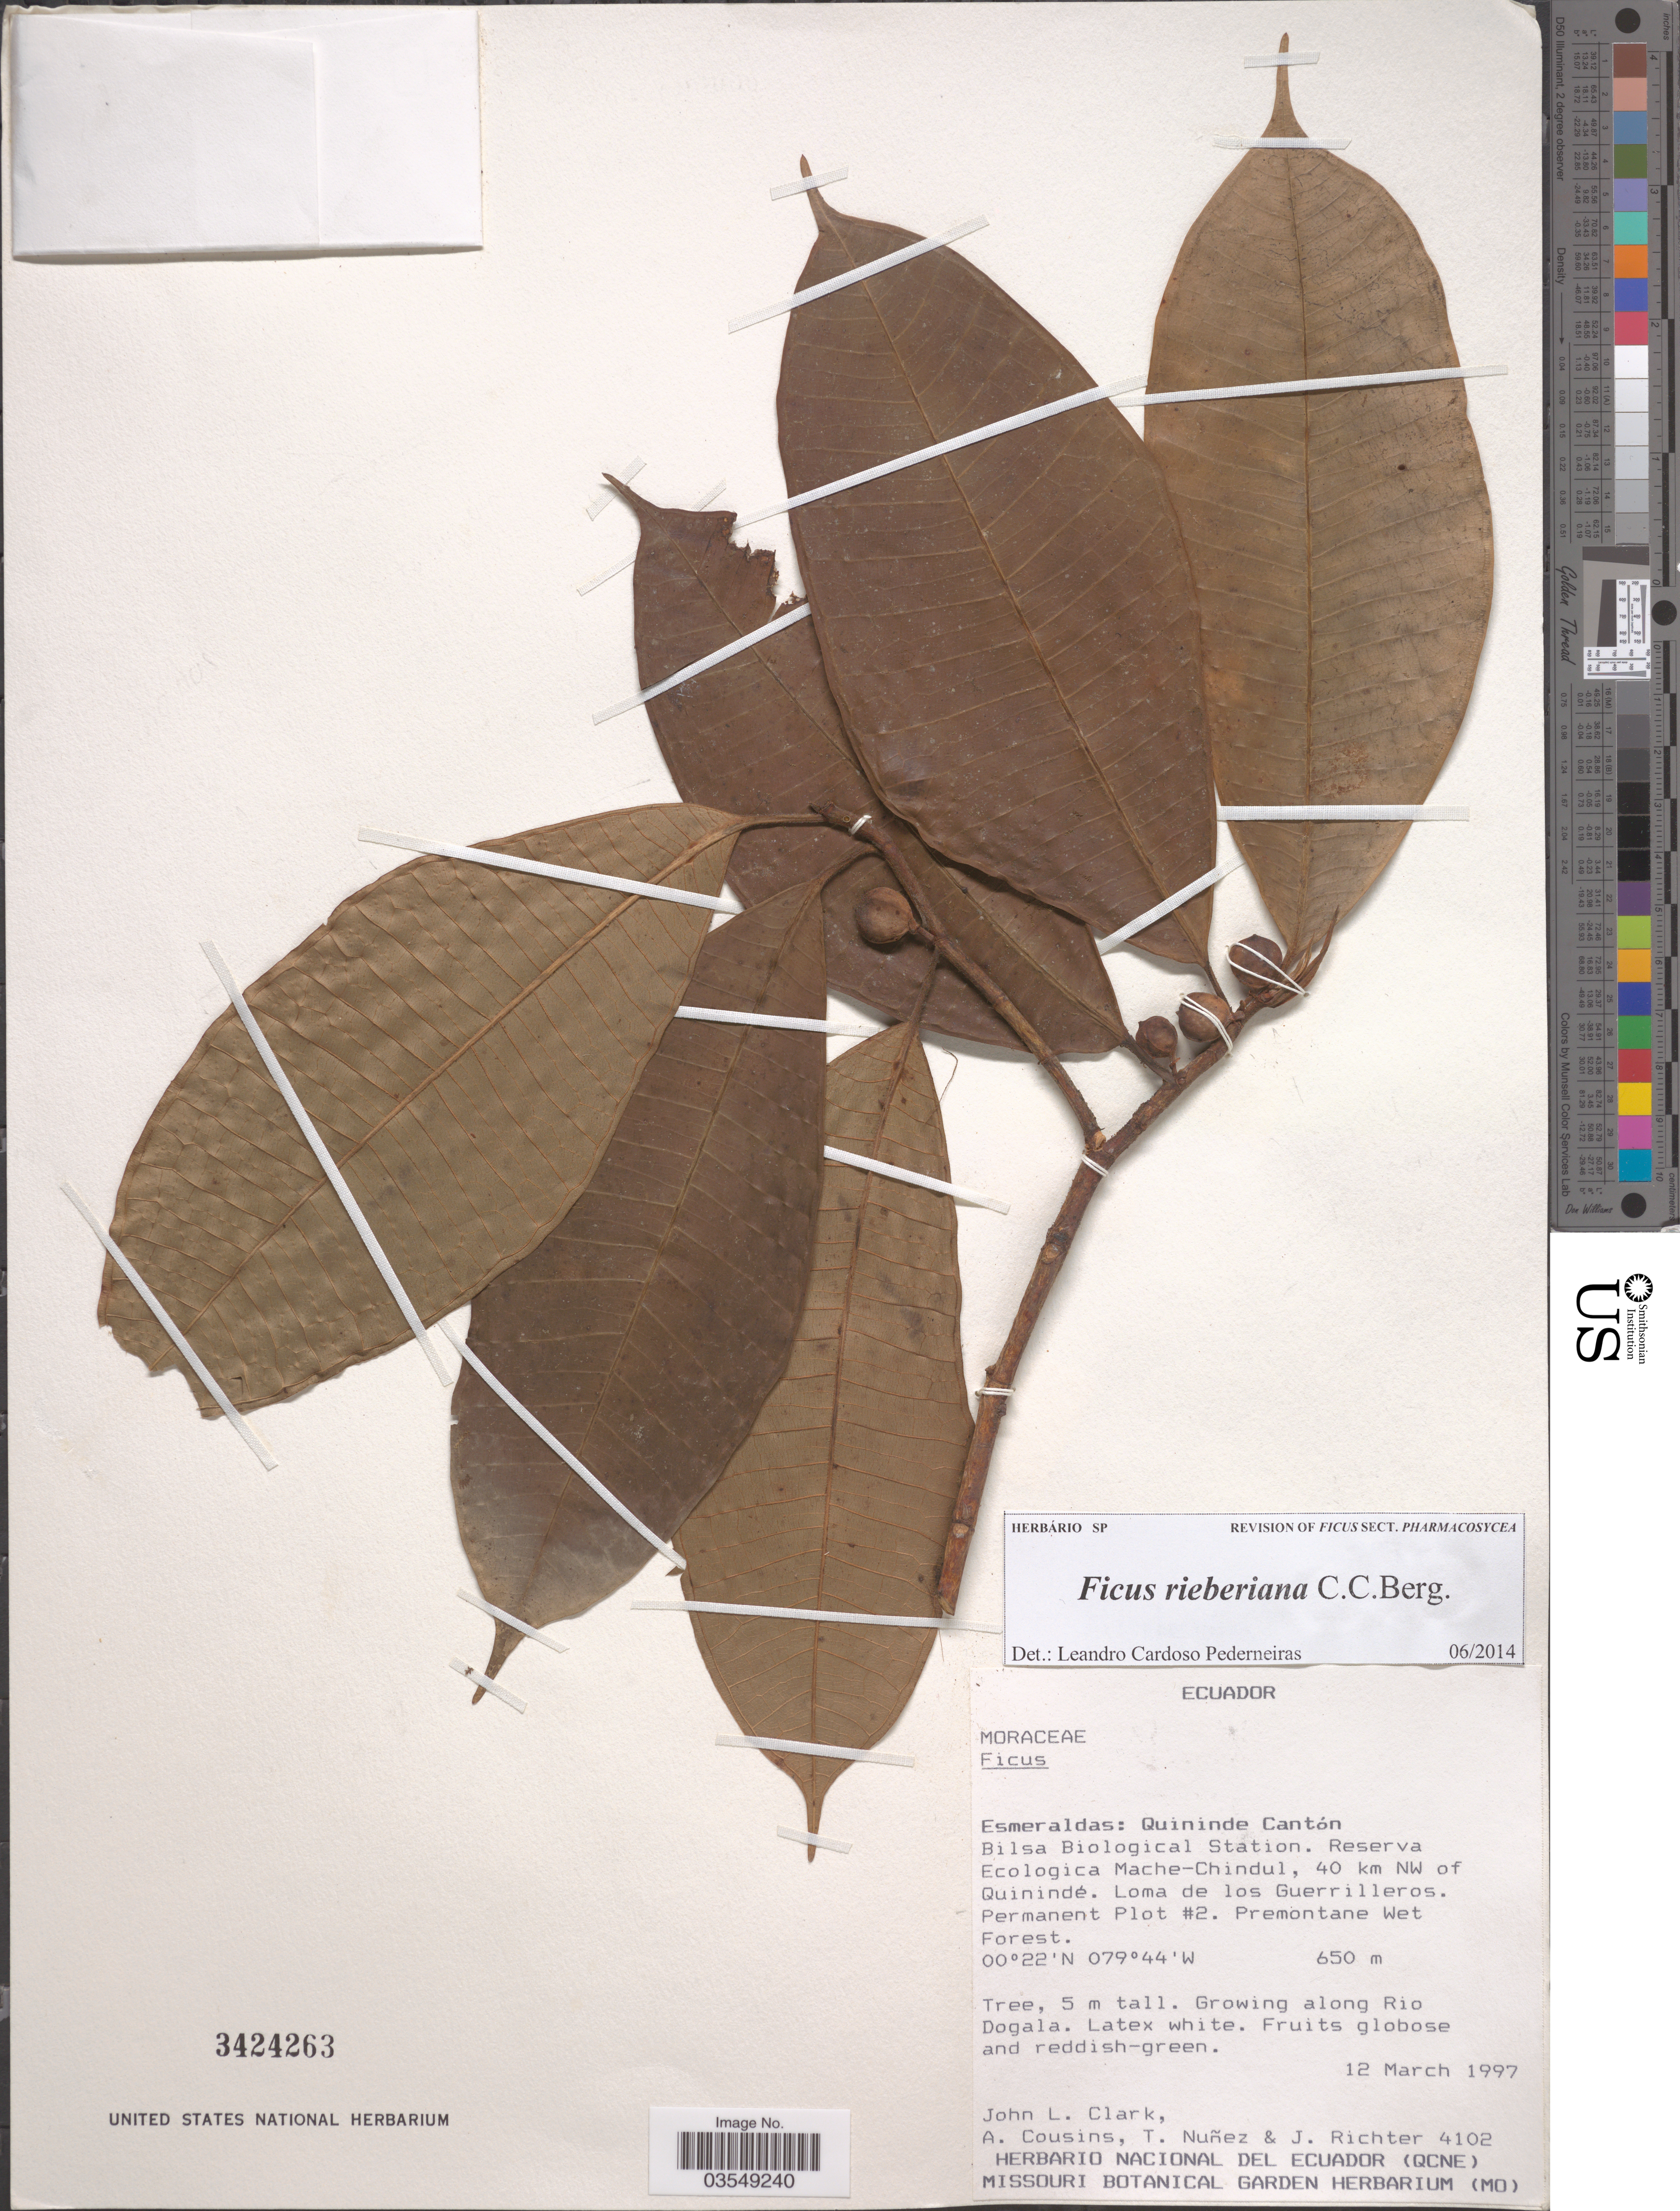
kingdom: Plantae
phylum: Tracheophyta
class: Magnoliopsida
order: Rosales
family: Moraceae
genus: Ficus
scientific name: Ficus rieberiana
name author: C.C. Berg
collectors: J. L. Clark, A. Cousins, T. Núñez & J. Richter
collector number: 4102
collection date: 1997-03-12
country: Ecuador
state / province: Esmeraldas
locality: Quininde Cantón. Bilsa Biological Station. Reserva Ecologica Mache-Chindul, 40 km NW of Quinindé. Loma de los Guerrilleros. Permanent Plot #2.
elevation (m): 650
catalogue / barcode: US 3424263